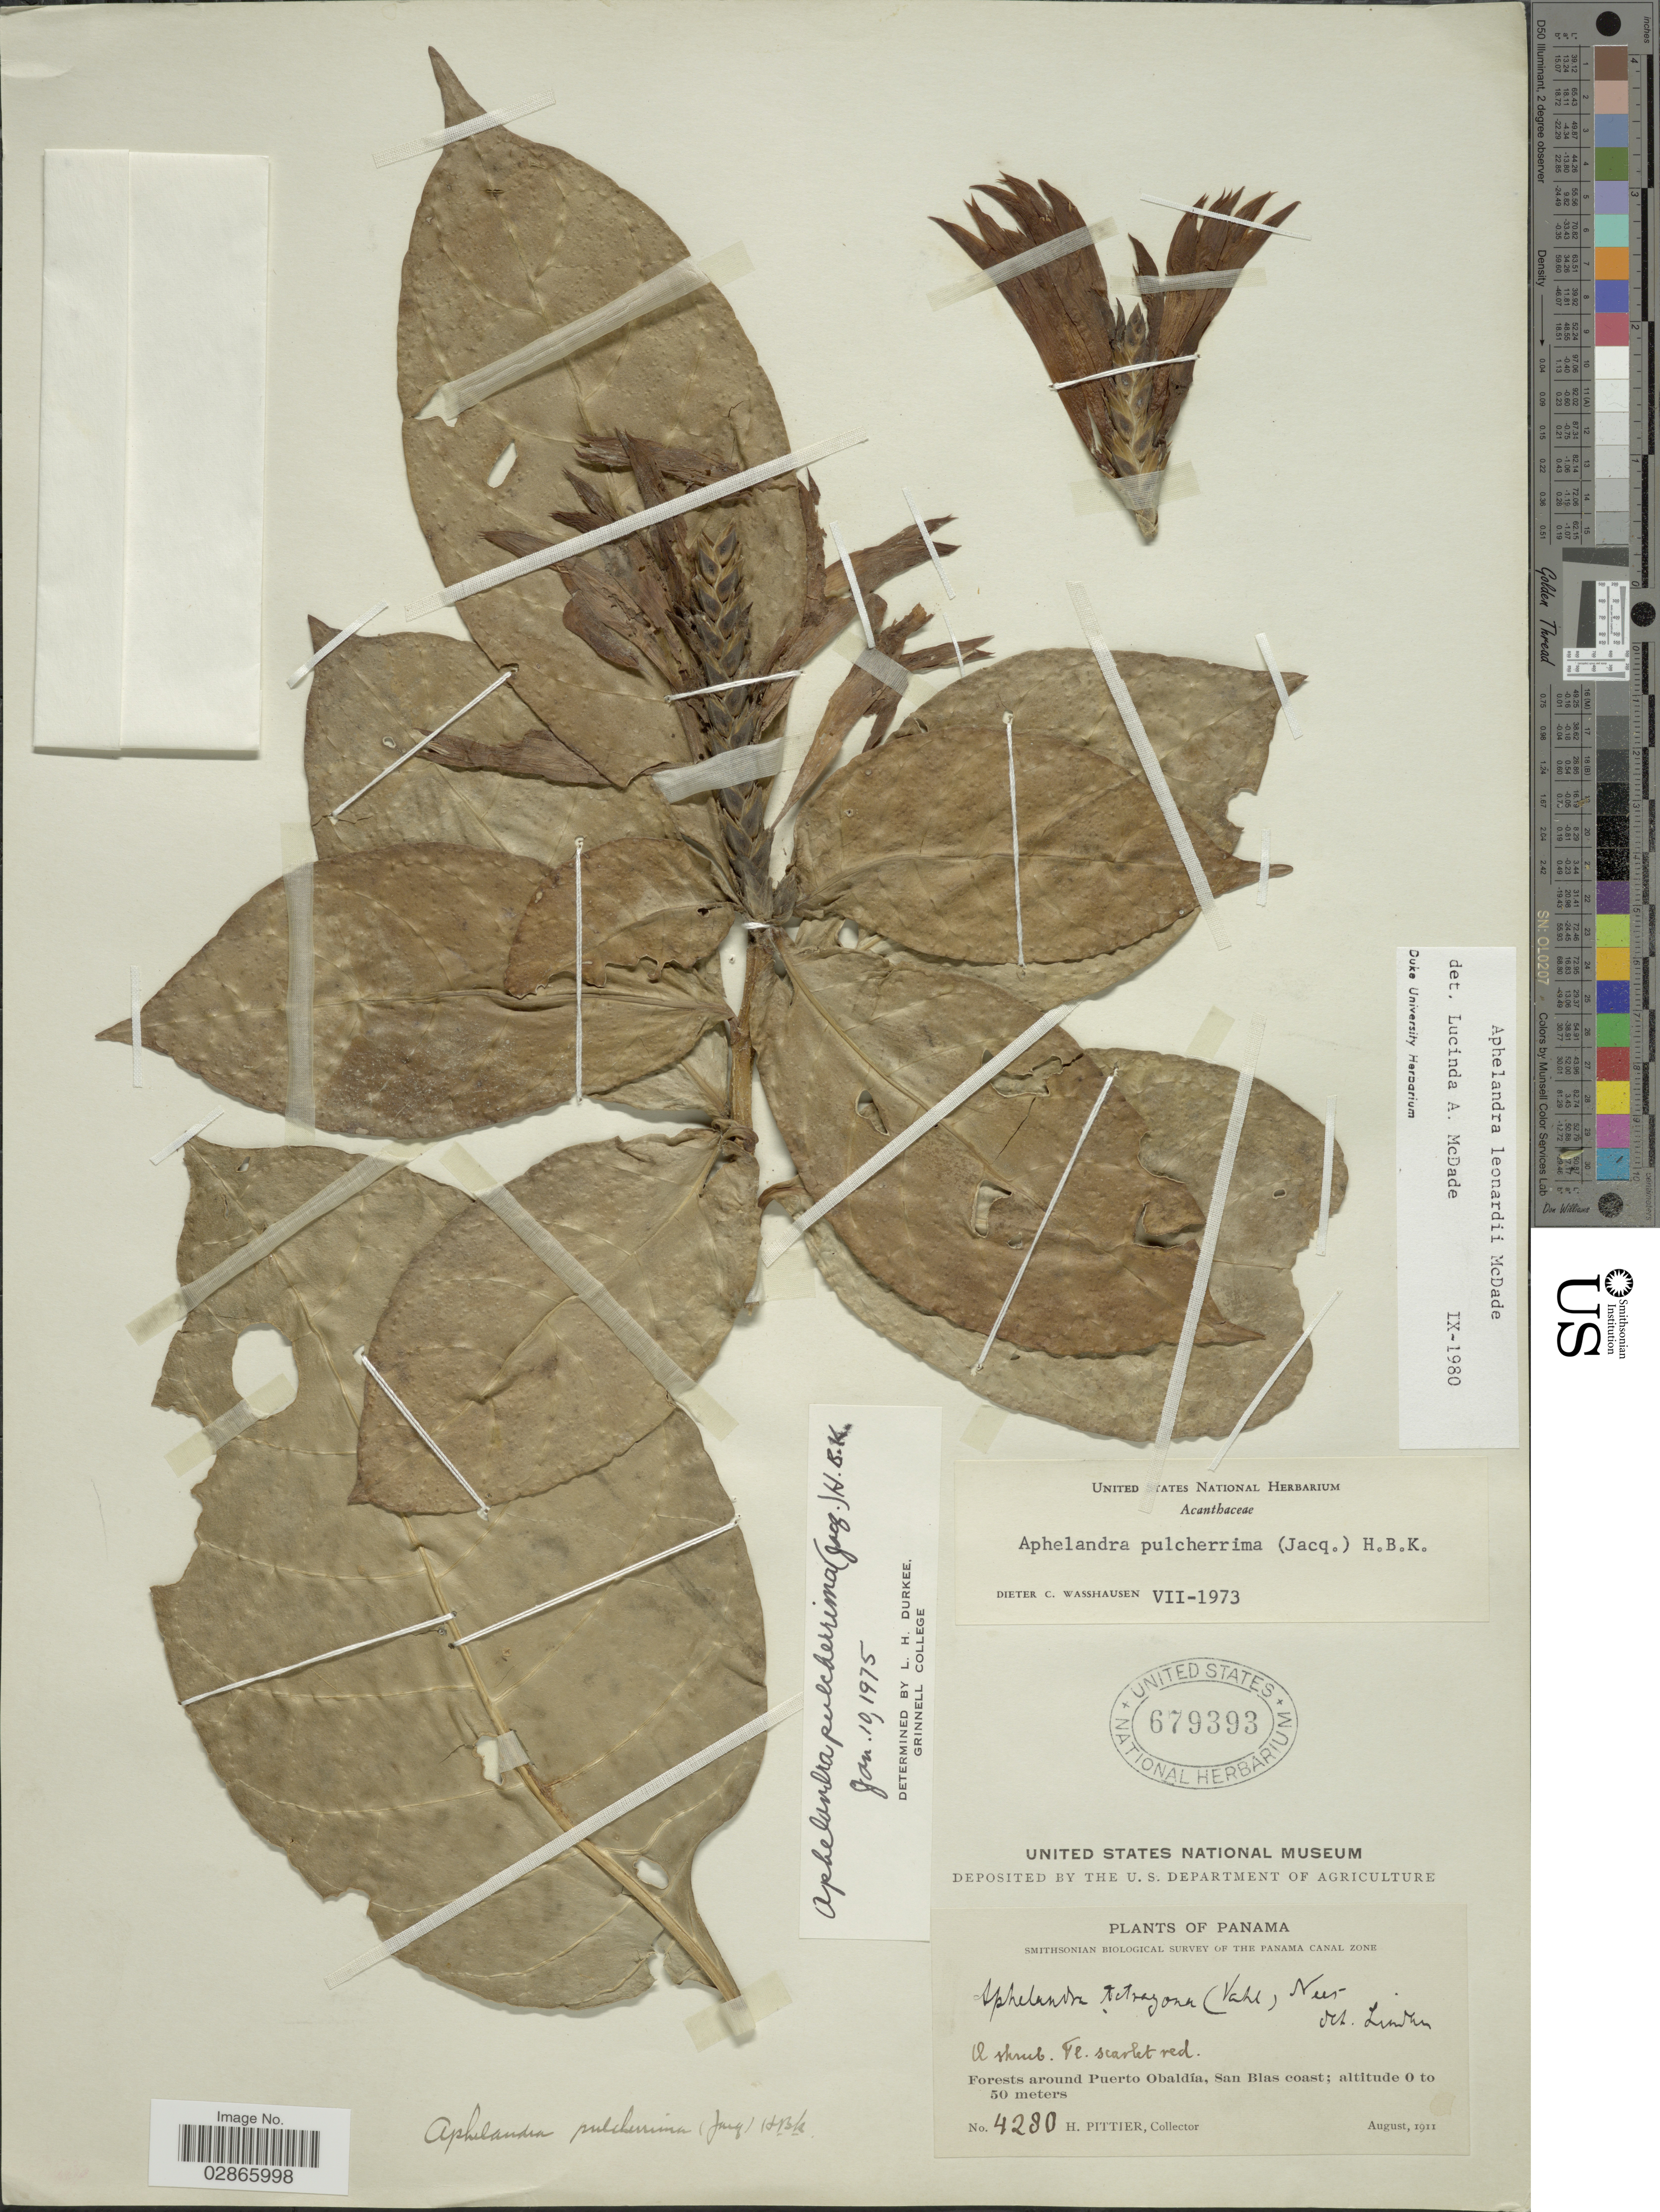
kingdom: Plantae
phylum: Tracheophyta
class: Magnoliopsida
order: Lamiales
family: Acanthaceae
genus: Aphelandra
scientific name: Aphelandra leonardii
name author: McDade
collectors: H. F. Pittier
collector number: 4280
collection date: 1911-08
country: Panama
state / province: Kuna Yala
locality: Forests around Puerto Obaldía, San Blas coast.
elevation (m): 0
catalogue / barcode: US 679393